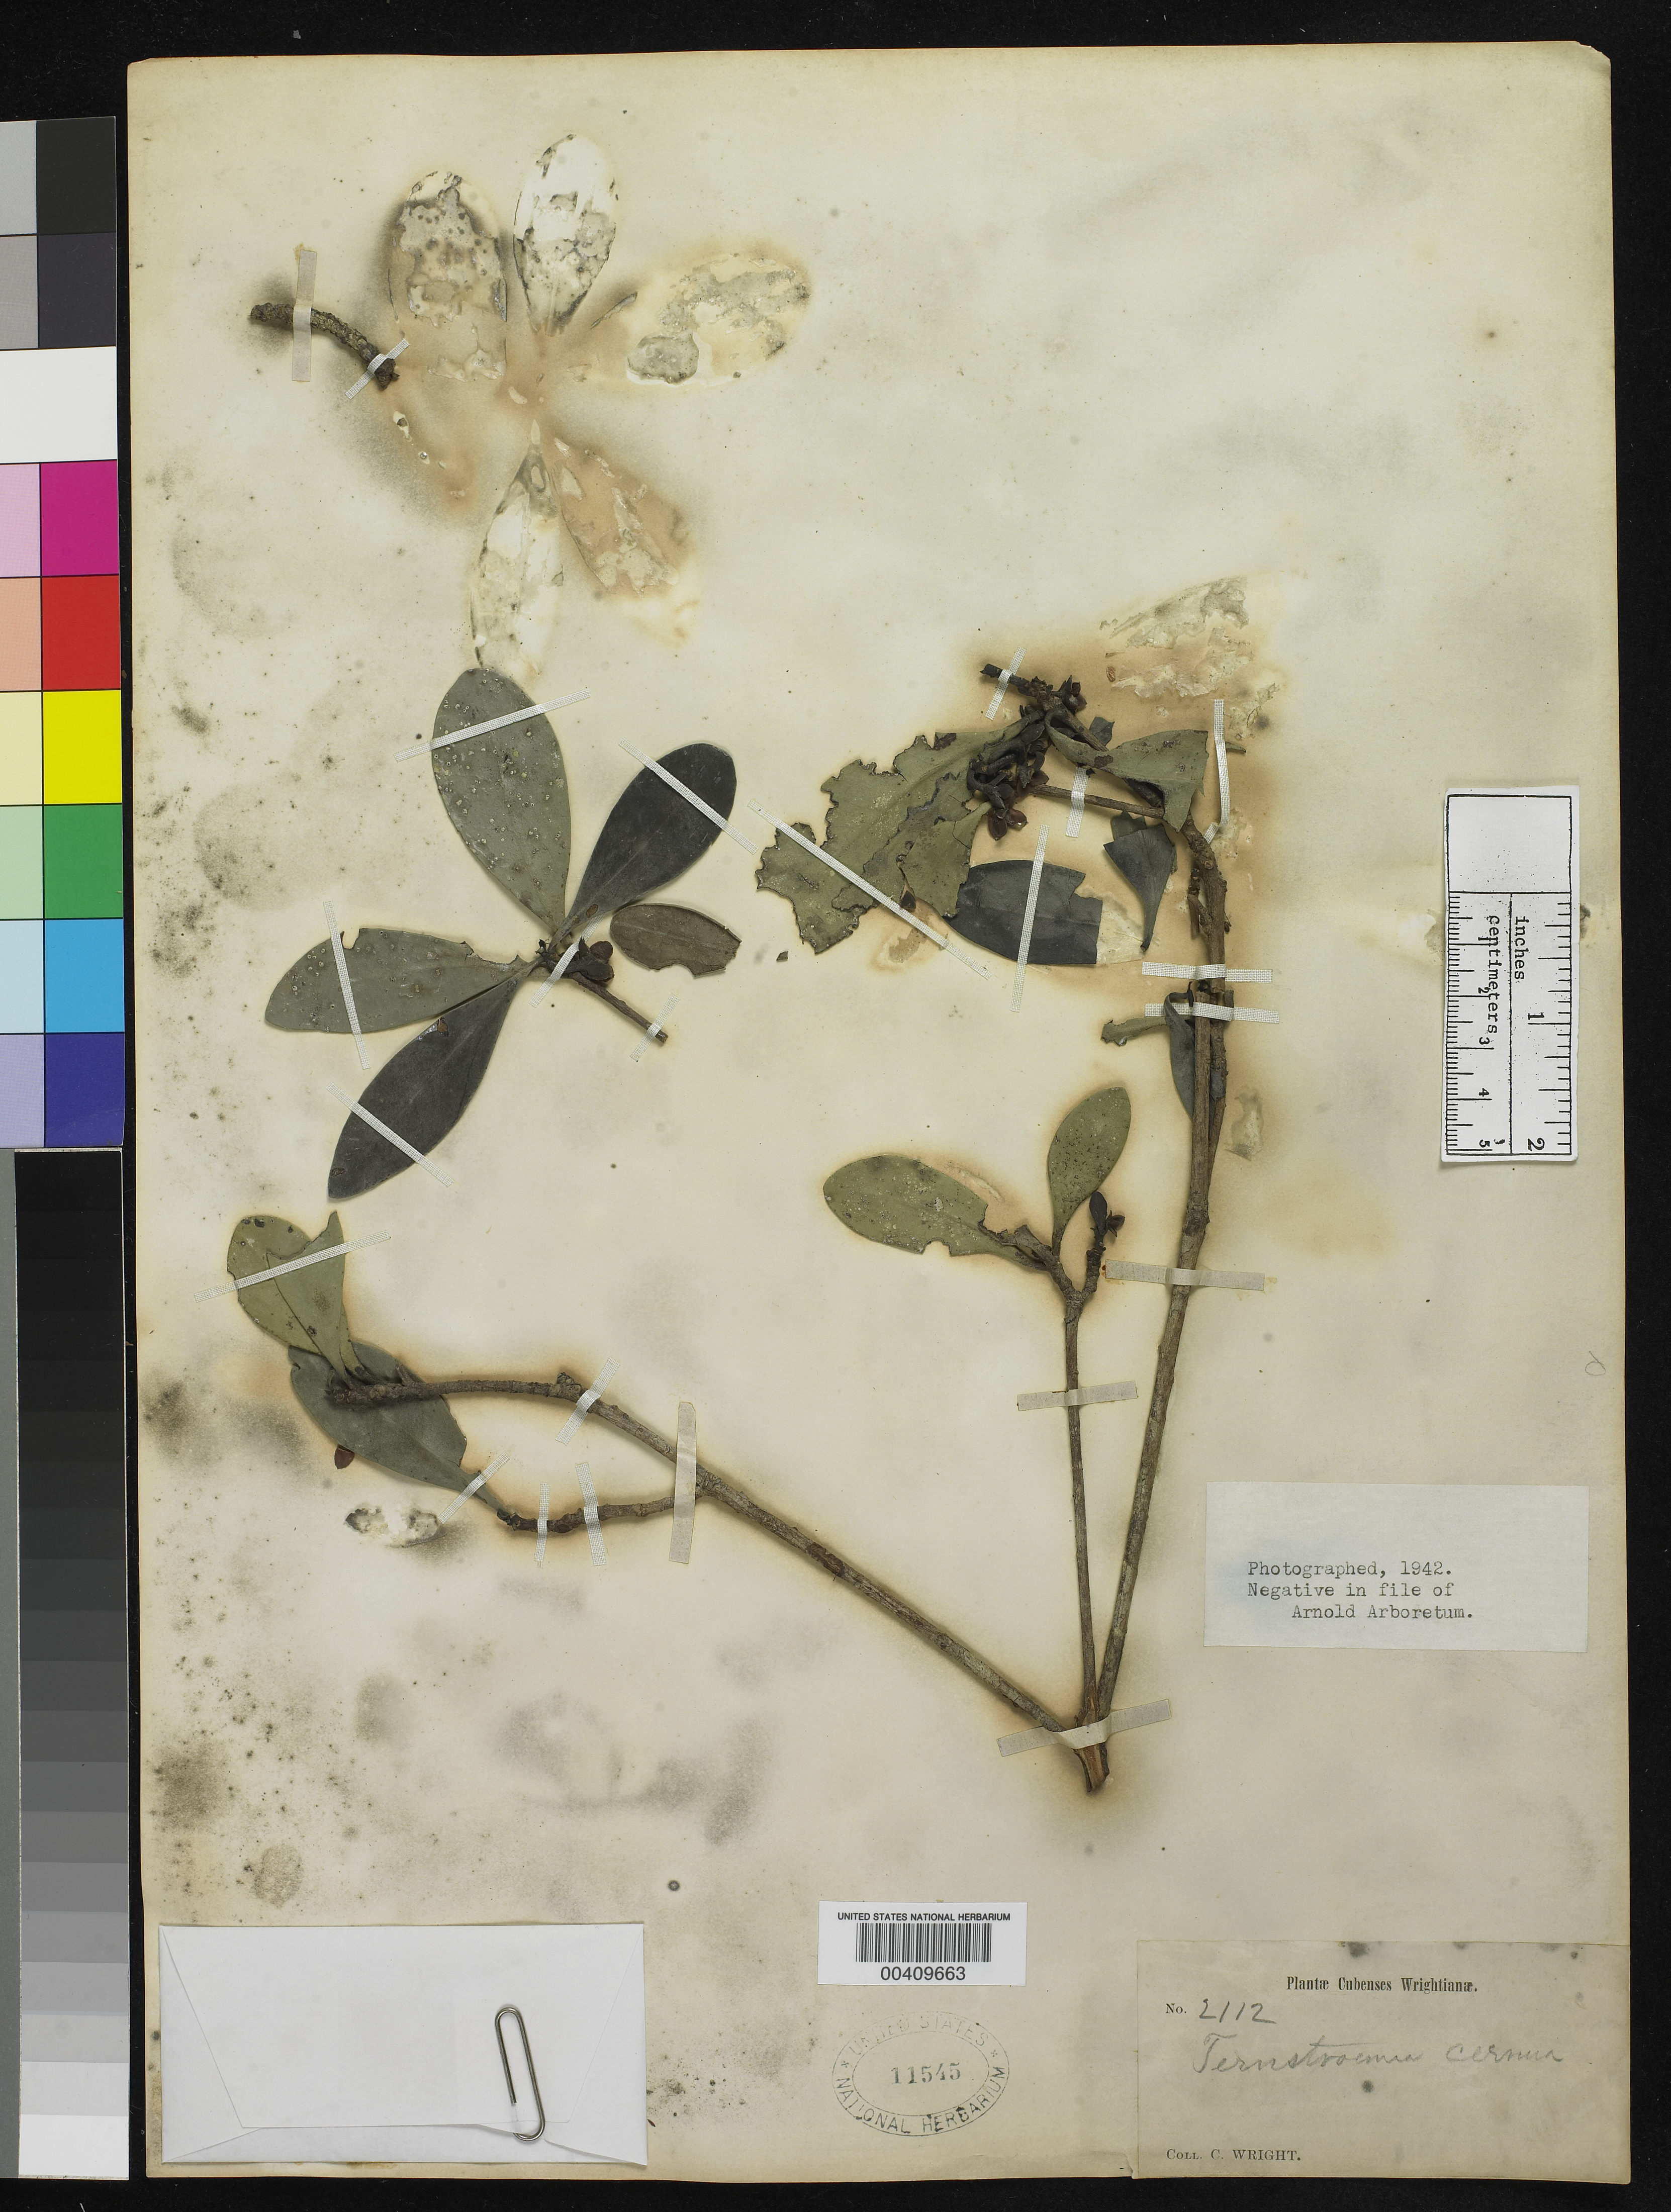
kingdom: Plantae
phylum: Tracheophyta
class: Magnoliopsida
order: Ericales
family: Pentaphylacaceae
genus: Ternstroemia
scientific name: Ternstroemia cernua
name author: Griseb.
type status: Type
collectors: C. Wright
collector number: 2112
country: Cuba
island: Greater Antilles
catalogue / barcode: US 11545